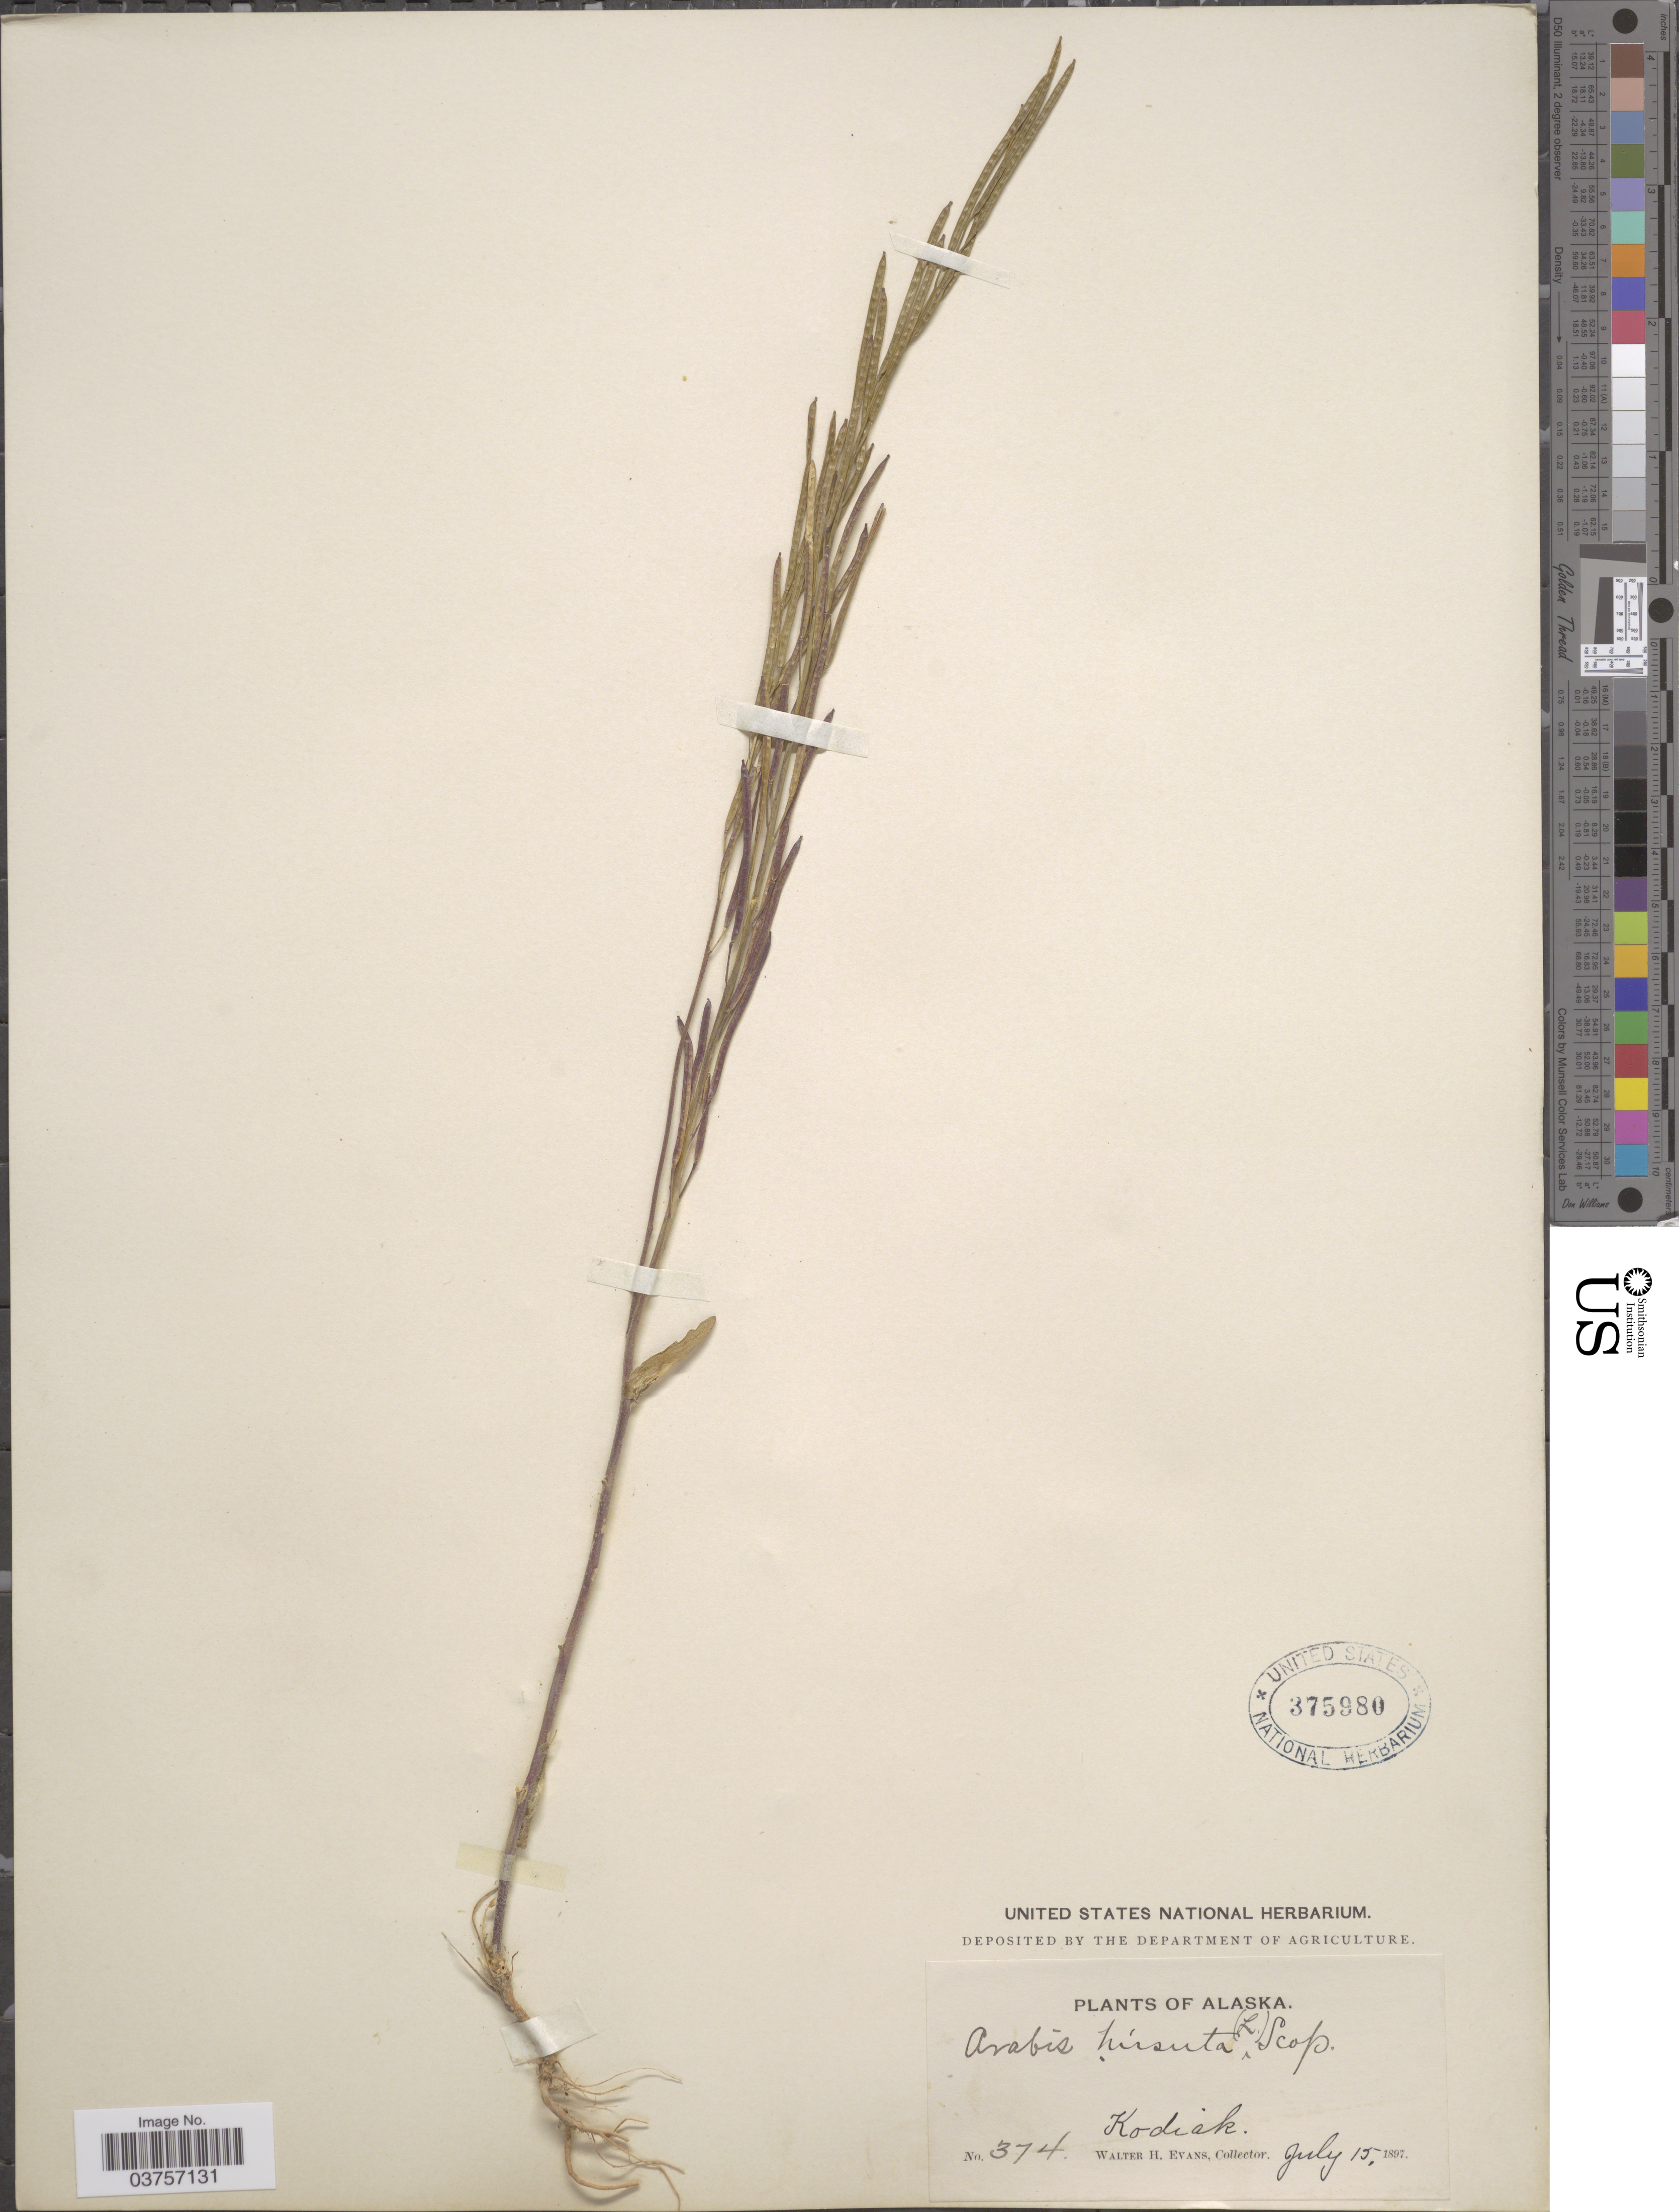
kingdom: Plantae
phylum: Tracheophyta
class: Magnoliopsida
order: Brassicales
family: Brassicaceae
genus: Arabis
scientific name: Arabis hirsuta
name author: (L.) Scop.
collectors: W. H. Evans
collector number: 374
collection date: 1897-07-15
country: United States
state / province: Alaska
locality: Kodiak.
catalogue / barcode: US 375980